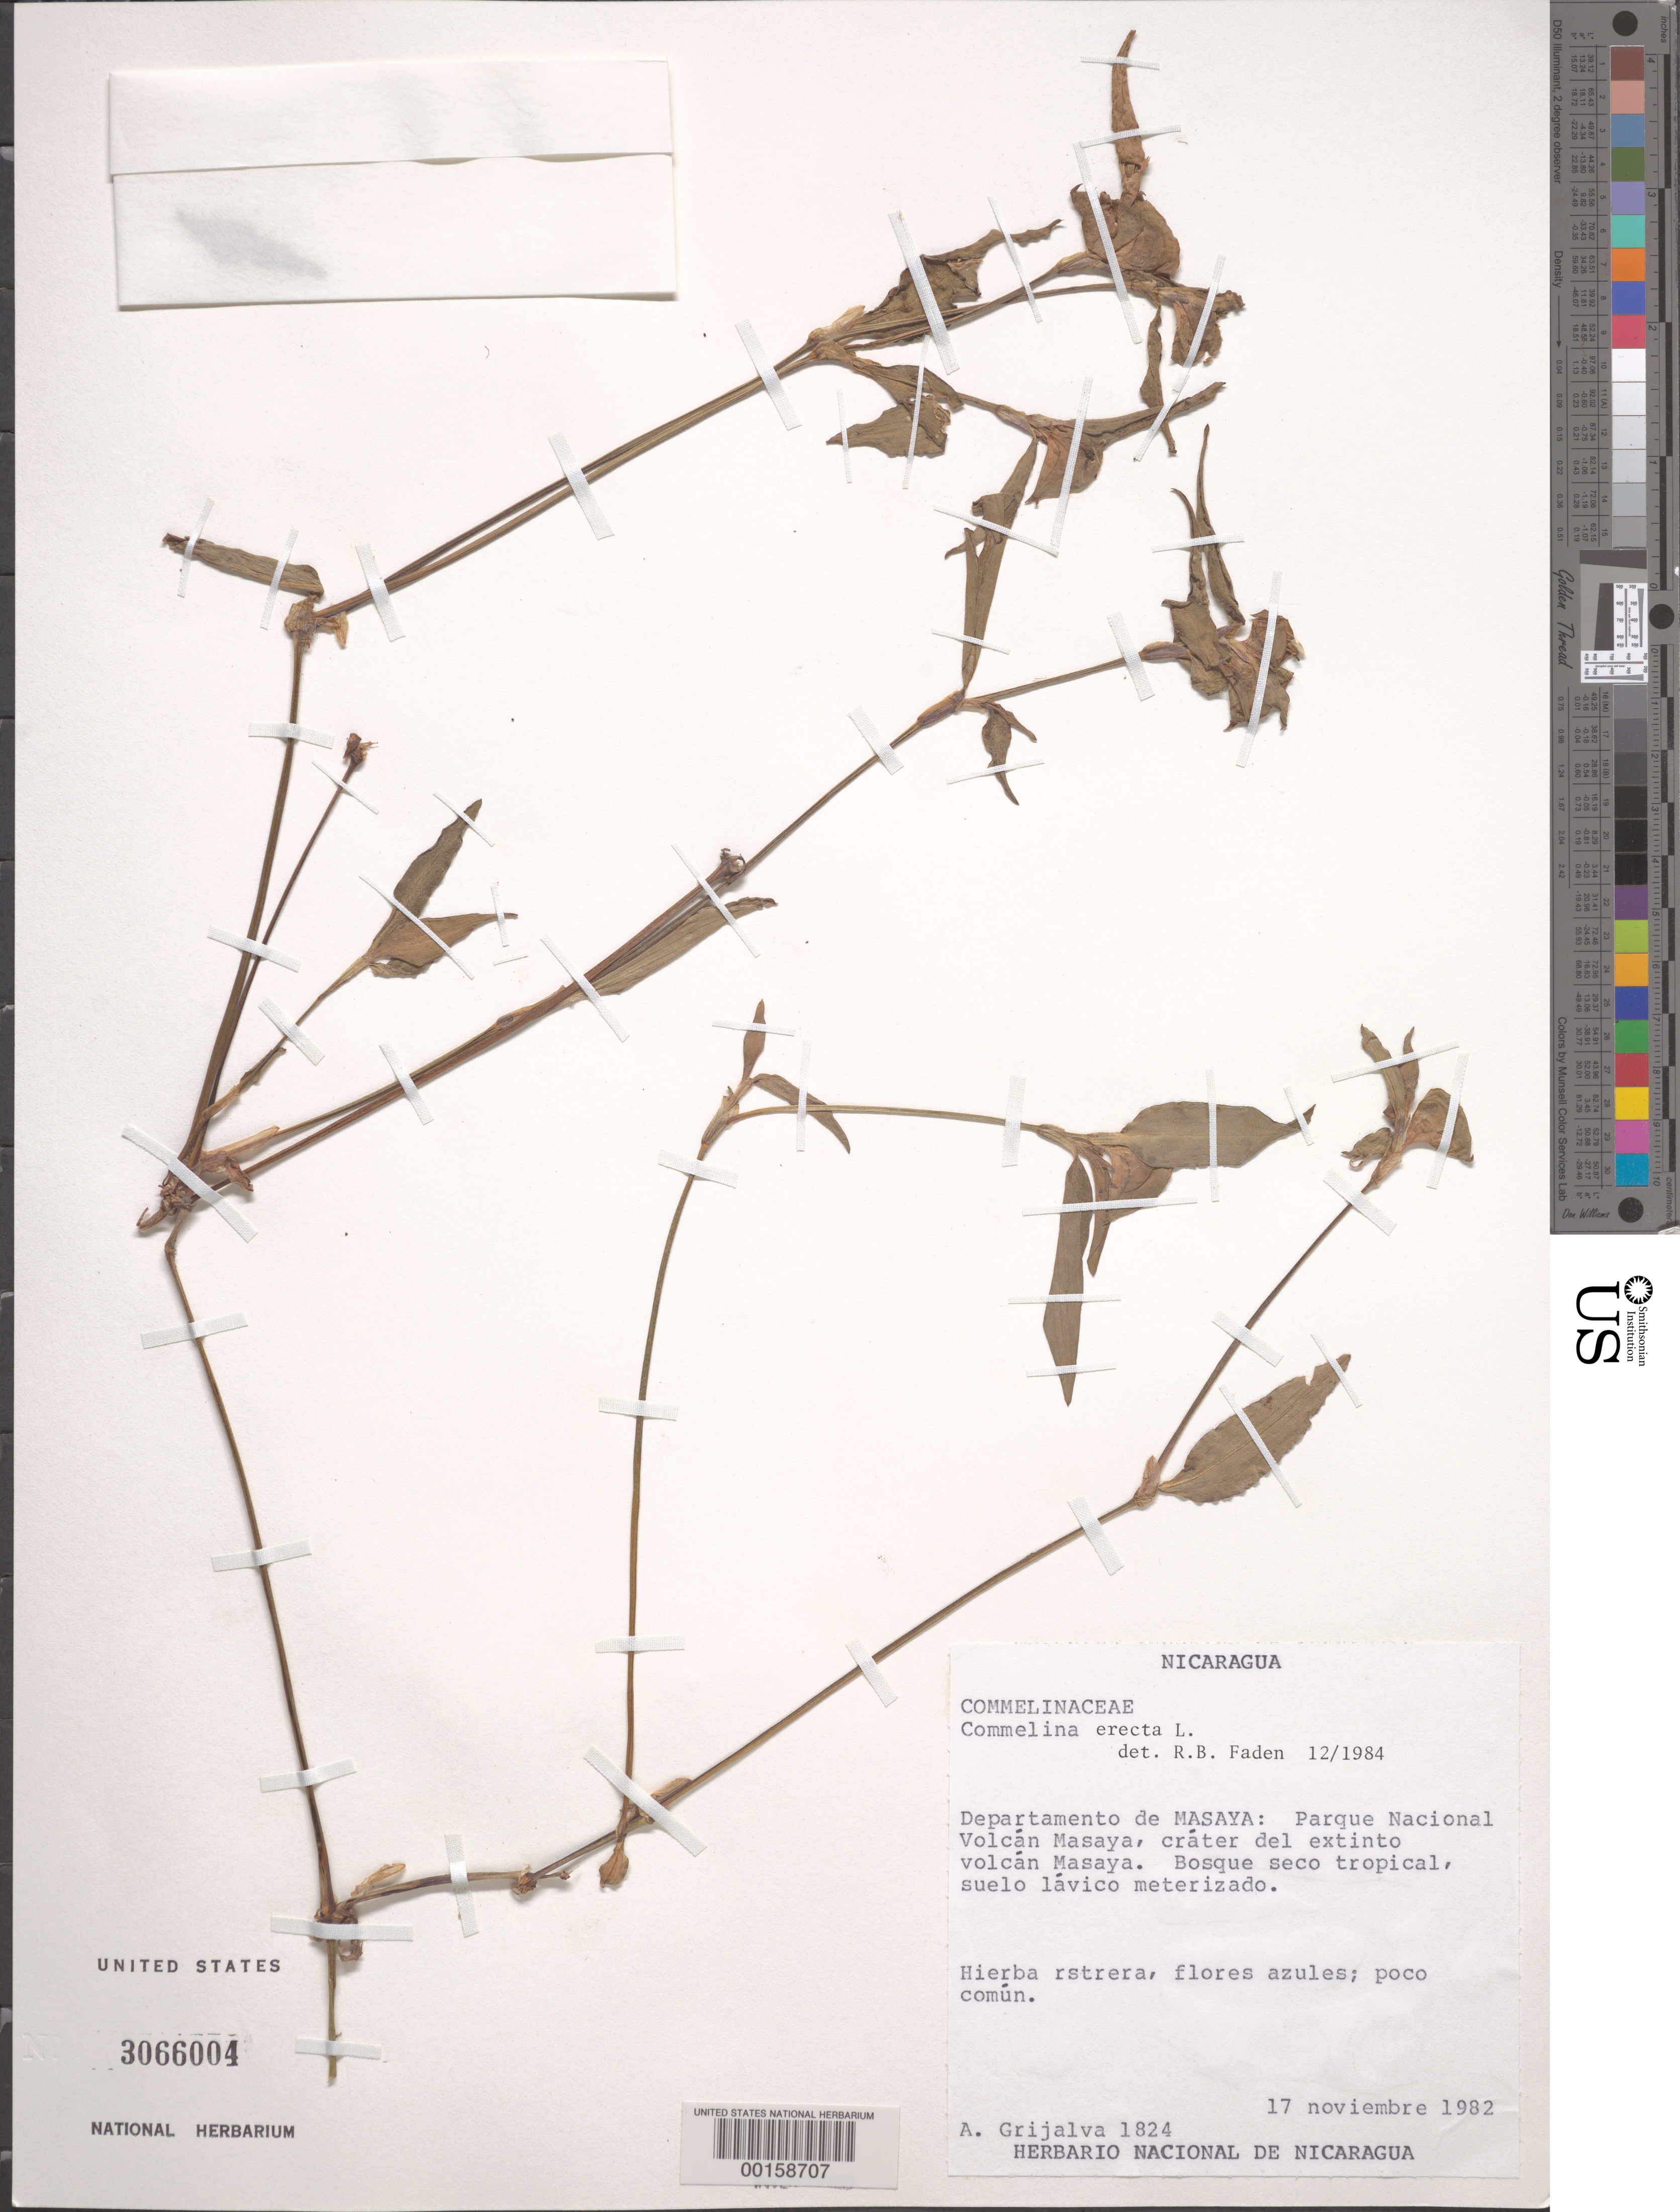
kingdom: Plantae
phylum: Tracheophyta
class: Liliopsida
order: Commelinales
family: Commelinaceae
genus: Commelina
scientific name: Commelina erecta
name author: L.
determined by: Faden, Robert B., (US), Smithsonian Institution - National Museum of Natural History (UNITED STATES)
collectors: A. Grijalva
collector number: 1824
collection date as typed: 17 Nov 1982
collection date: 1982-11-17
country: Nicaragua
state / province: Masaya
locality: Parque nacional volcan masaya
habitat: Extinct crater, tropical forest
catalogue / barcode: US 3066004